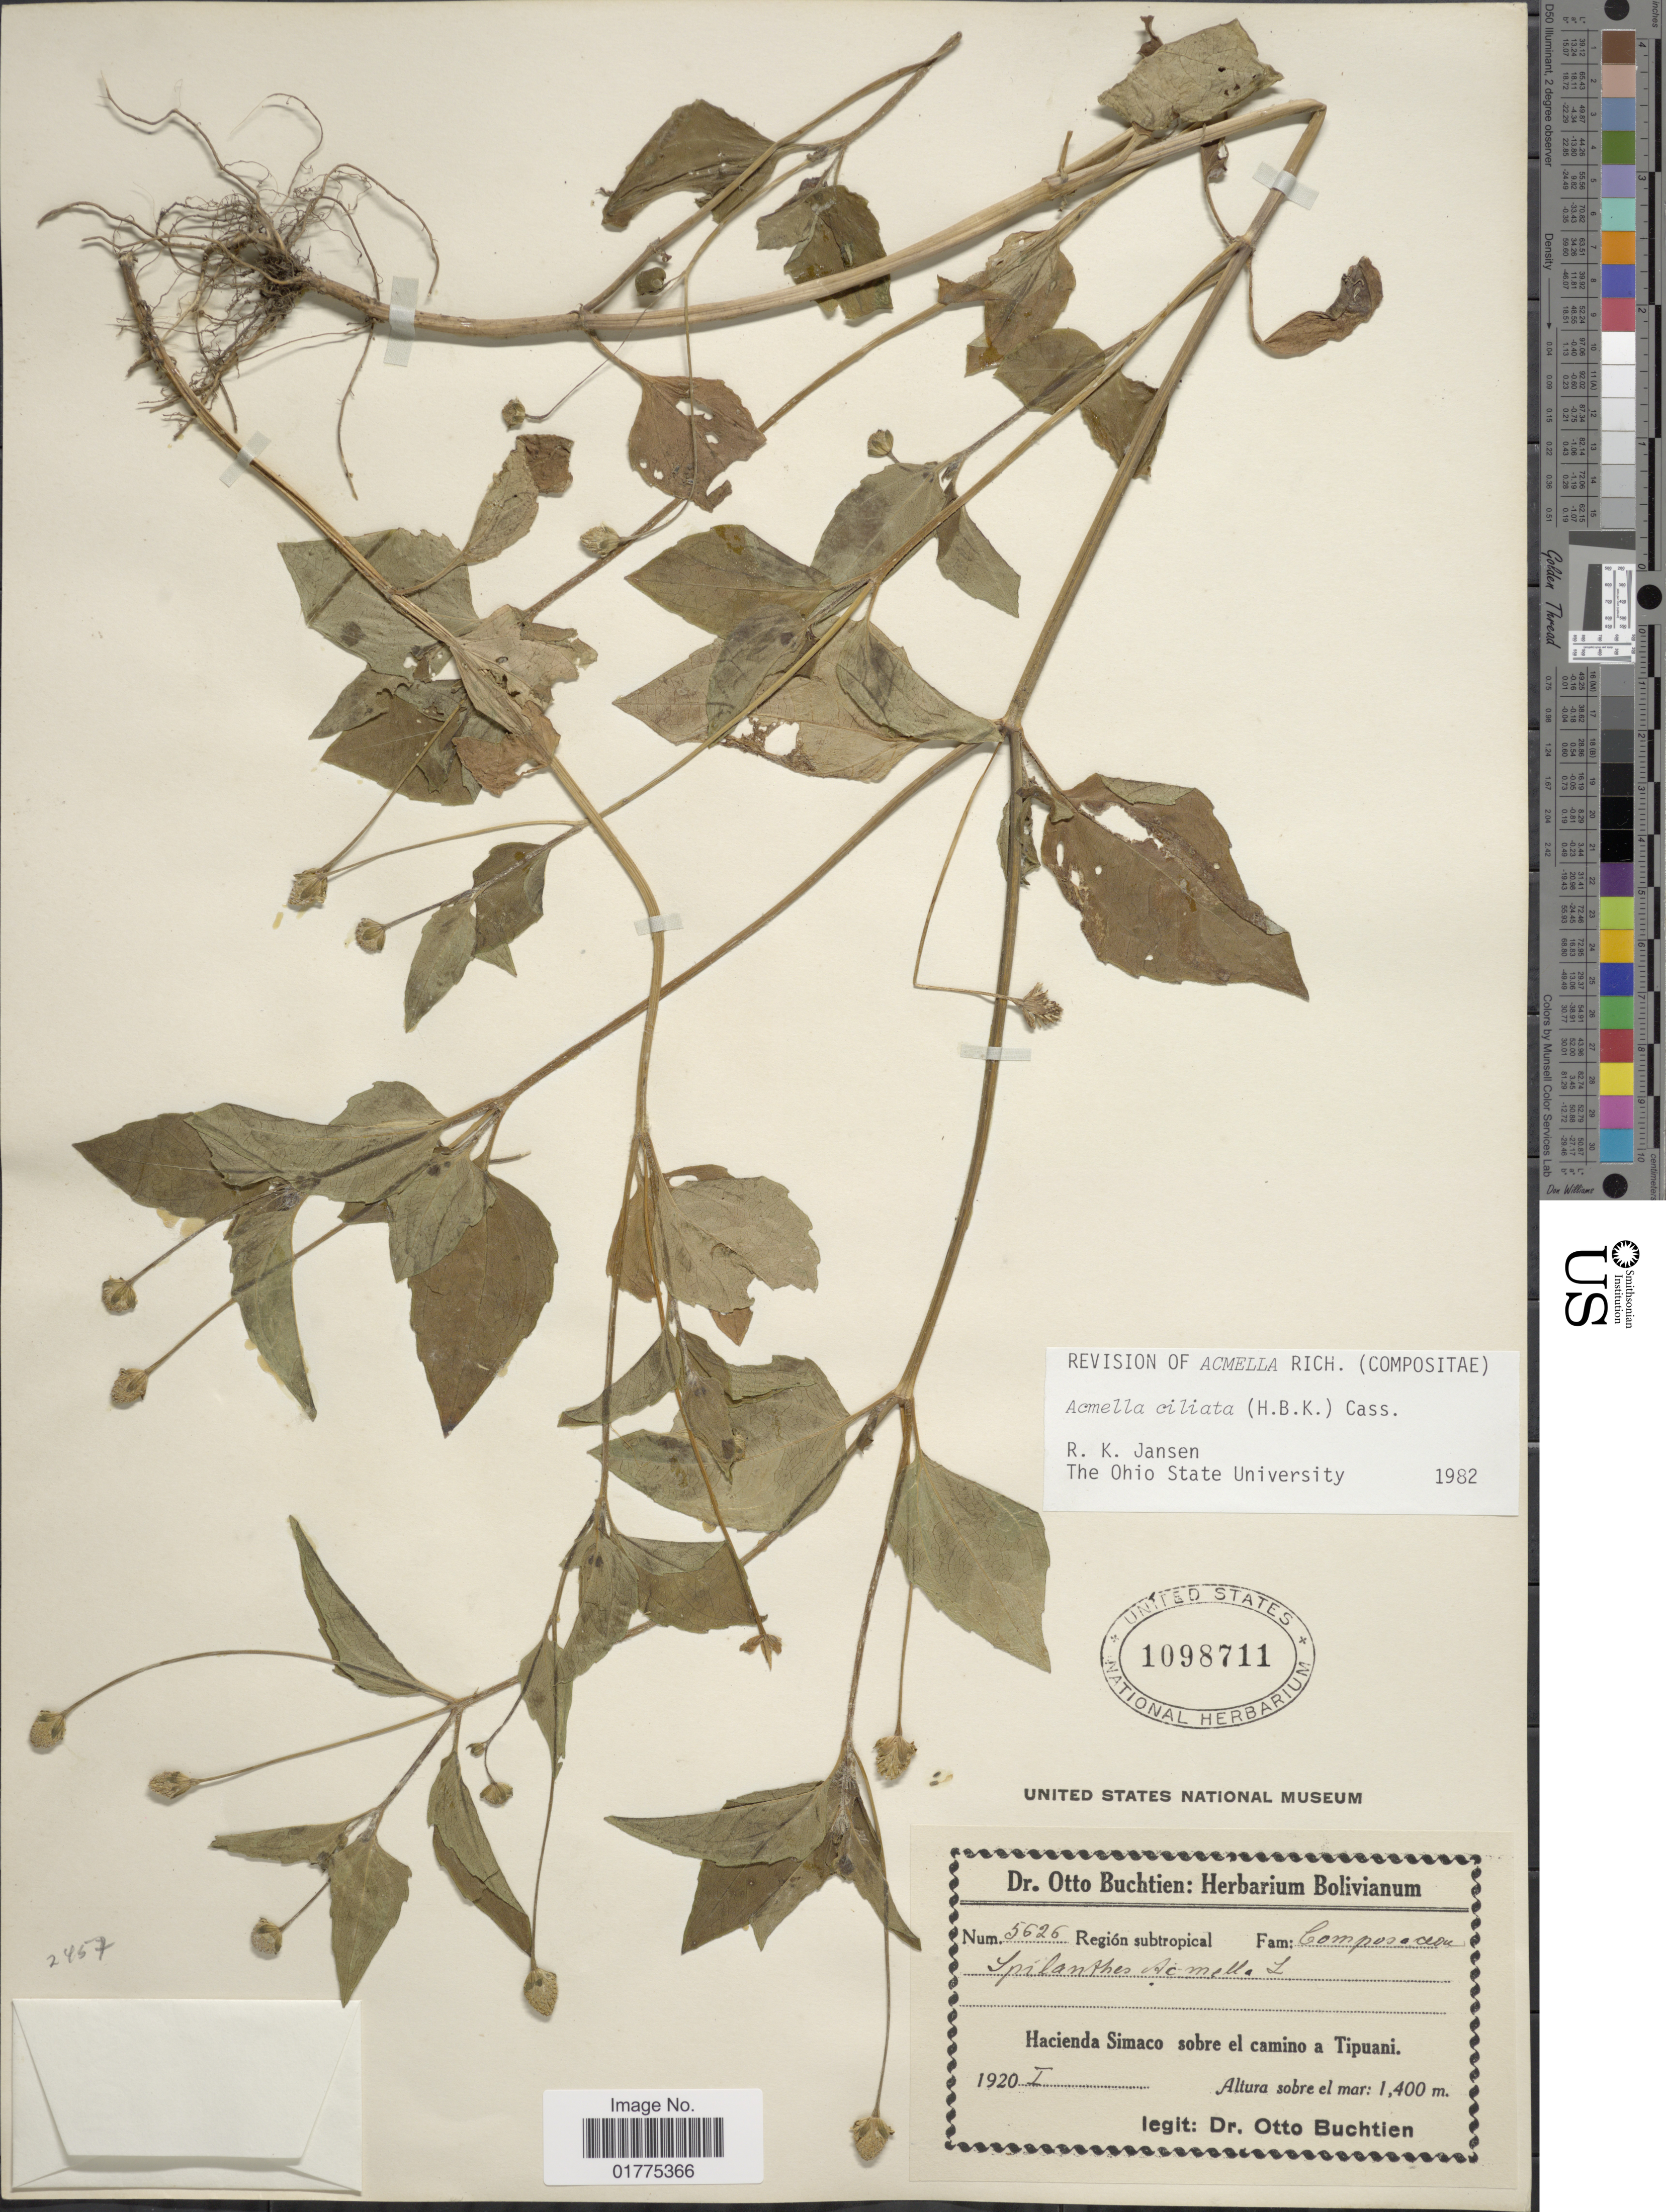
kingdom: Plantae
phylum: Tracheophyta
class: Magnoliopsida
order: Asterales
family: Asteraceae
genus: Acmella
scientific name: Acmella ciliata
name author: (Kunth) Cass.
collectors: O. Buchtien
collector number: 5626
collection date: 1920-01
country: Bolivia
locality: Hacienda Simaco sobre el camino a Tipuani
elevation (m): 1400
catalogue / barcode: US 1098711